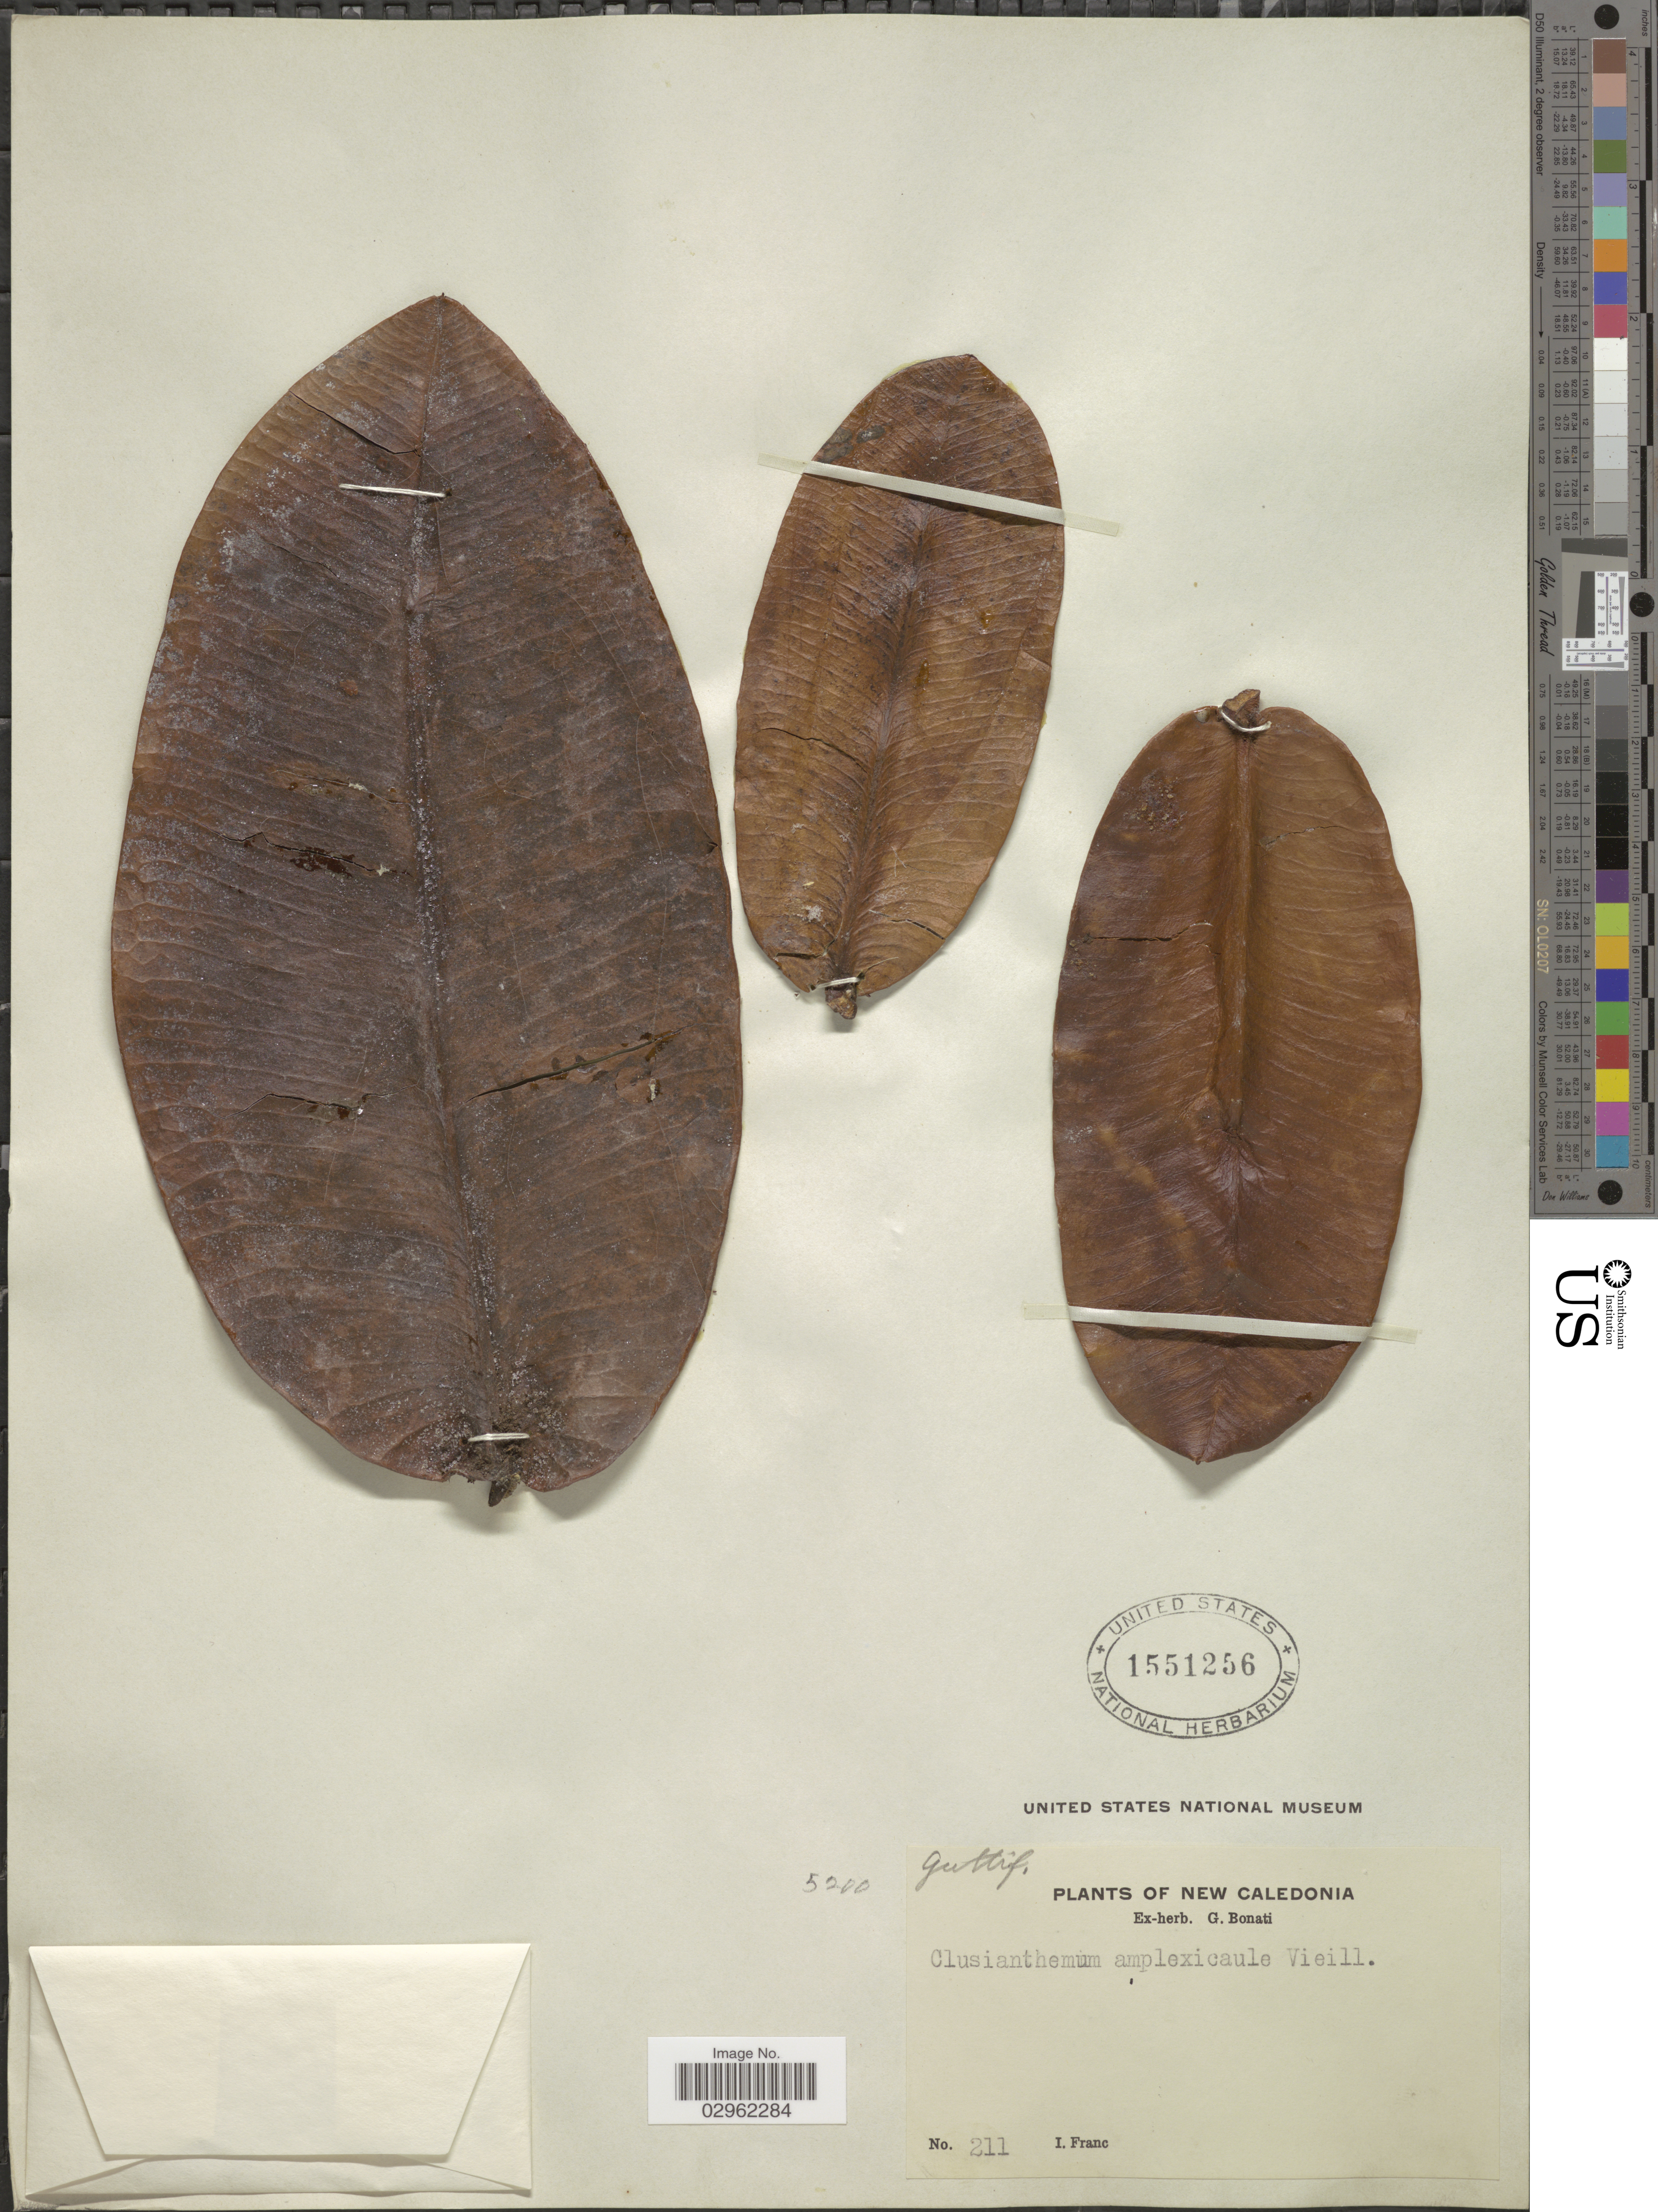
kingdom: Plantae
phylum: Tracheophyta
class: Magnoliopsida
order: Malpighiales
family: Clusiaceae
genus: Garcinia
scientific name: Garcinia amplexicaulis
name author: Vieill. ex Pierre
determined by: Strong, Mark T., (BOT), Smithsonian Institution - National Museum of Natural History (UNITED STATES)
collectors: I. Franc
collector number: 211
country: New Caledonia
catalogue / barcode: US 1551256